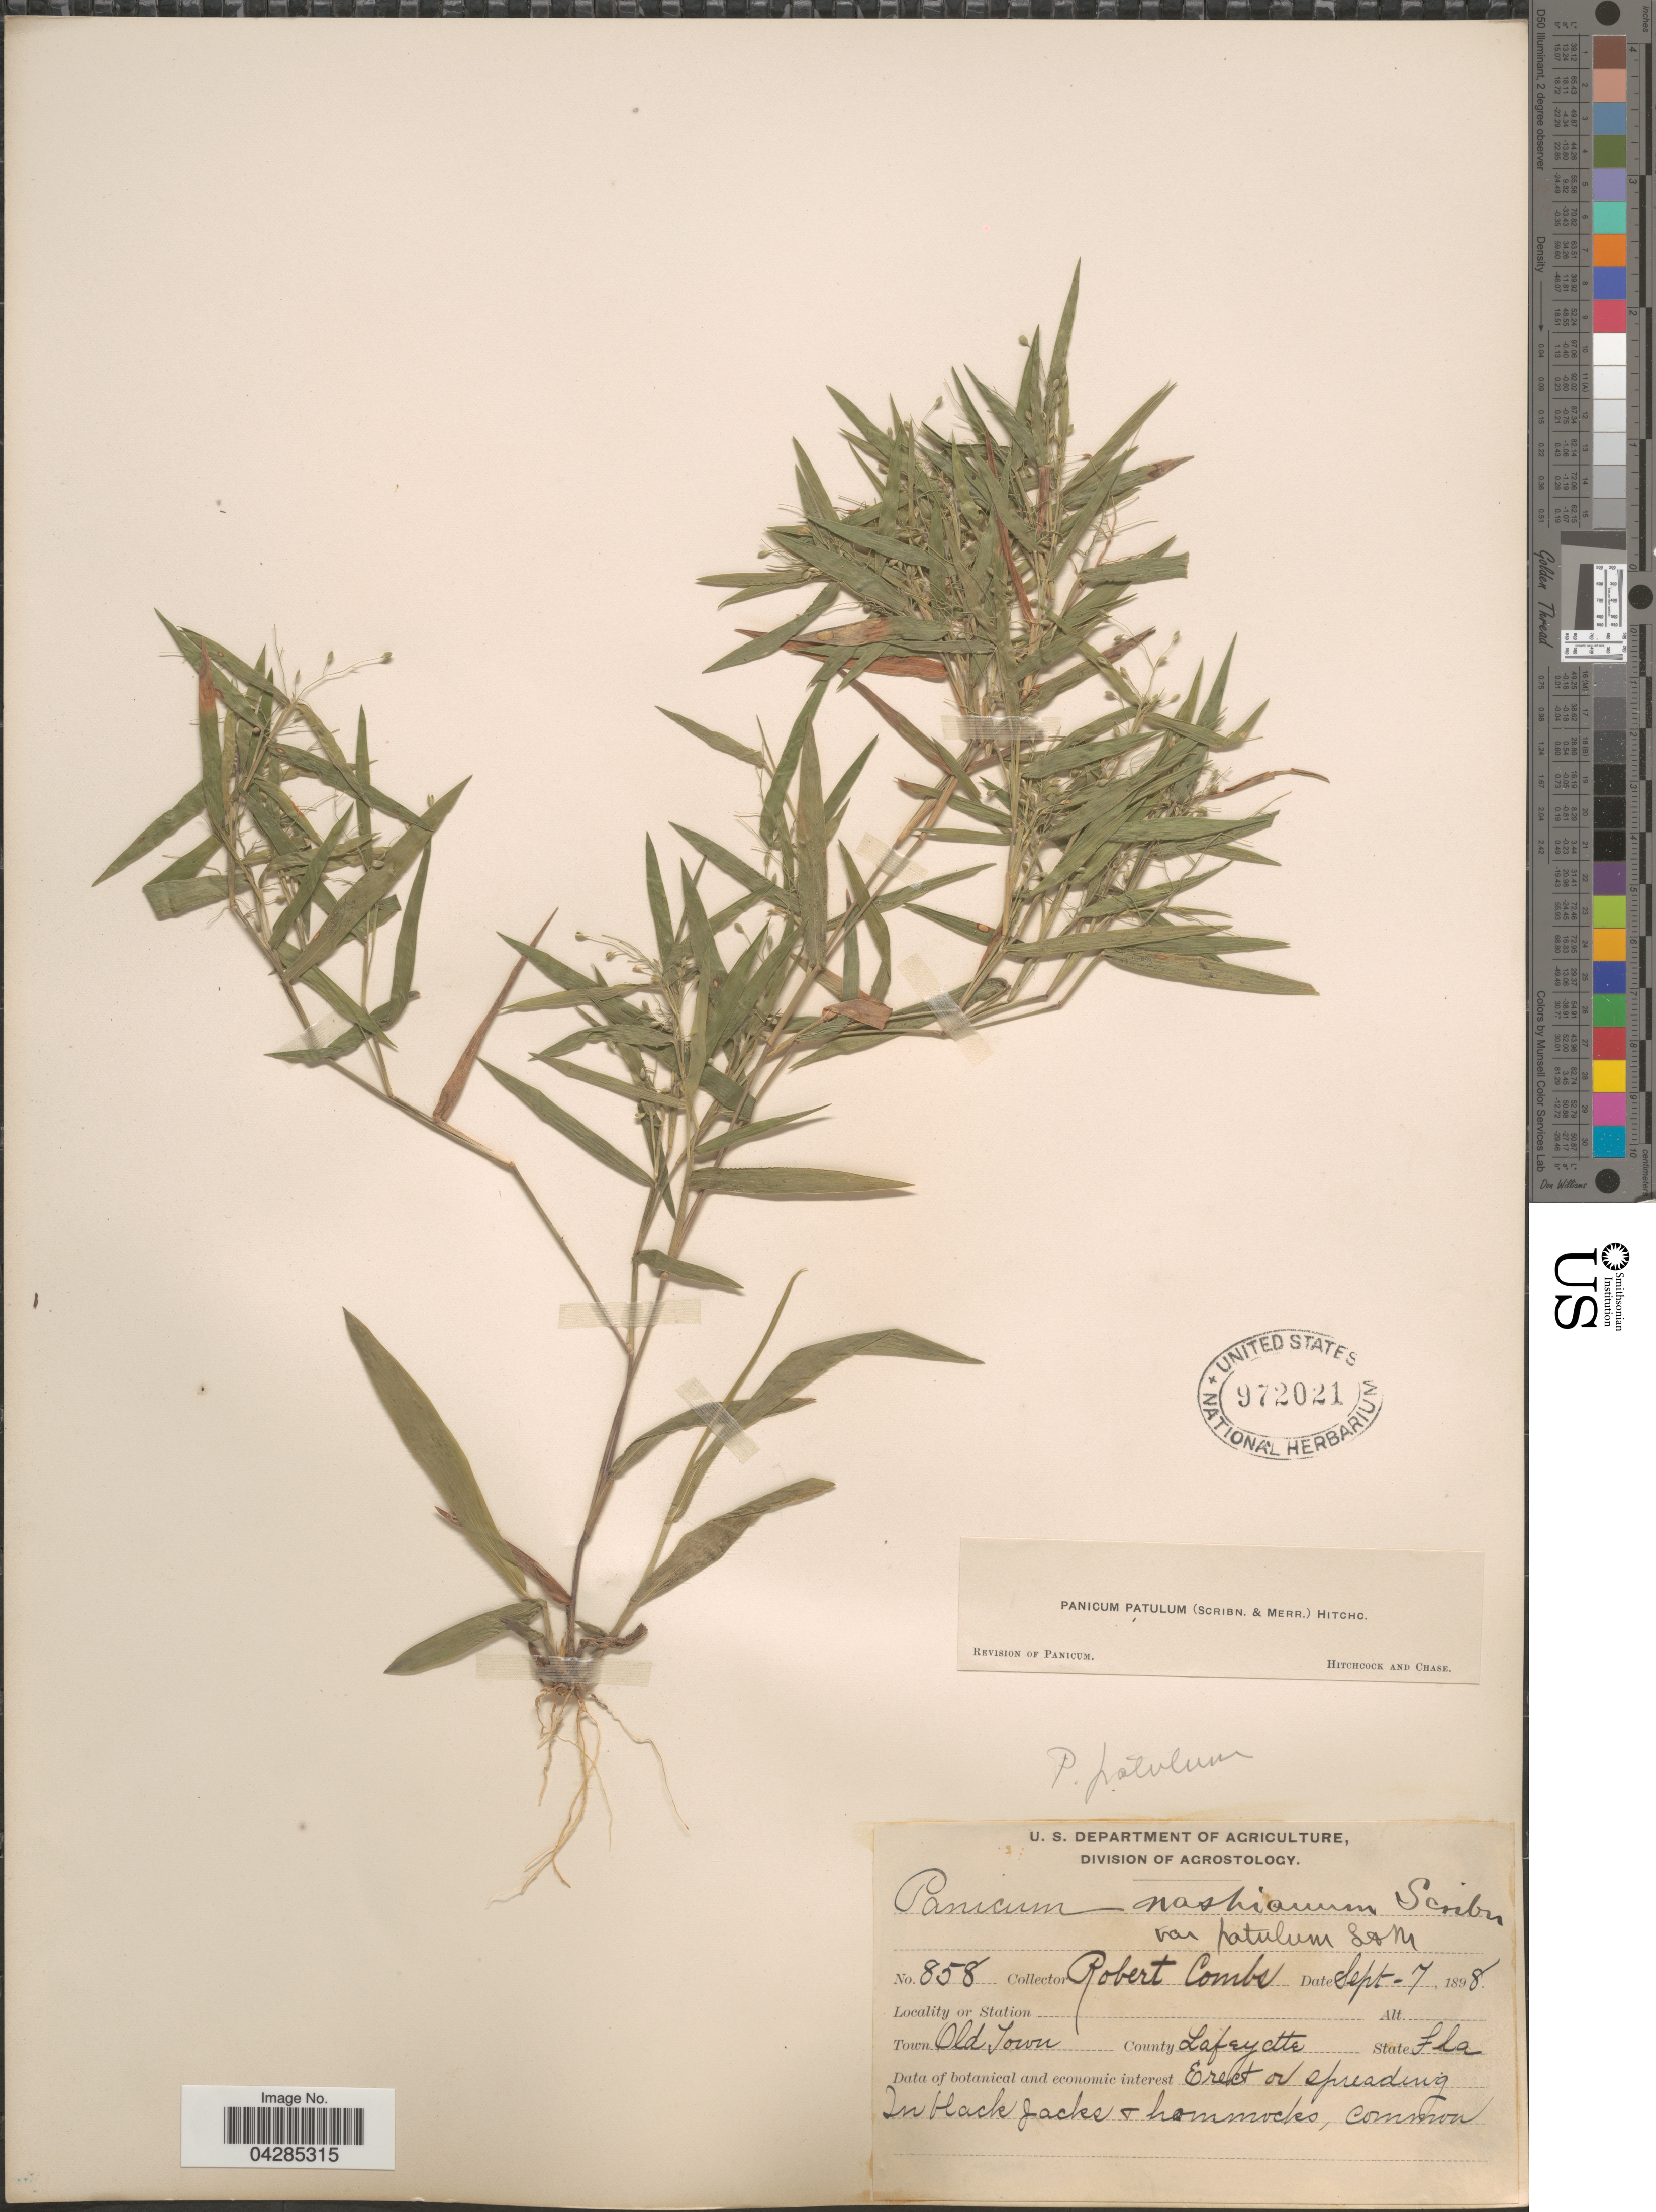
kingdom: Plantae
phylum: Tracheophyta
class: Liliopsida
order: Poales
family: Poaceae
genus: Dichanthelium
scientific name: Dichanthelium portoricense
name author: (Desv. ex Ham.) B.F. Hansen & Wunderlin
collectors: R. Combs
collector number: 858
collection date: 1898-09-07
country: United States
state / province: Florida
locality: Town Old Town. County Lafayette.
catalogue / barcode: US 972021